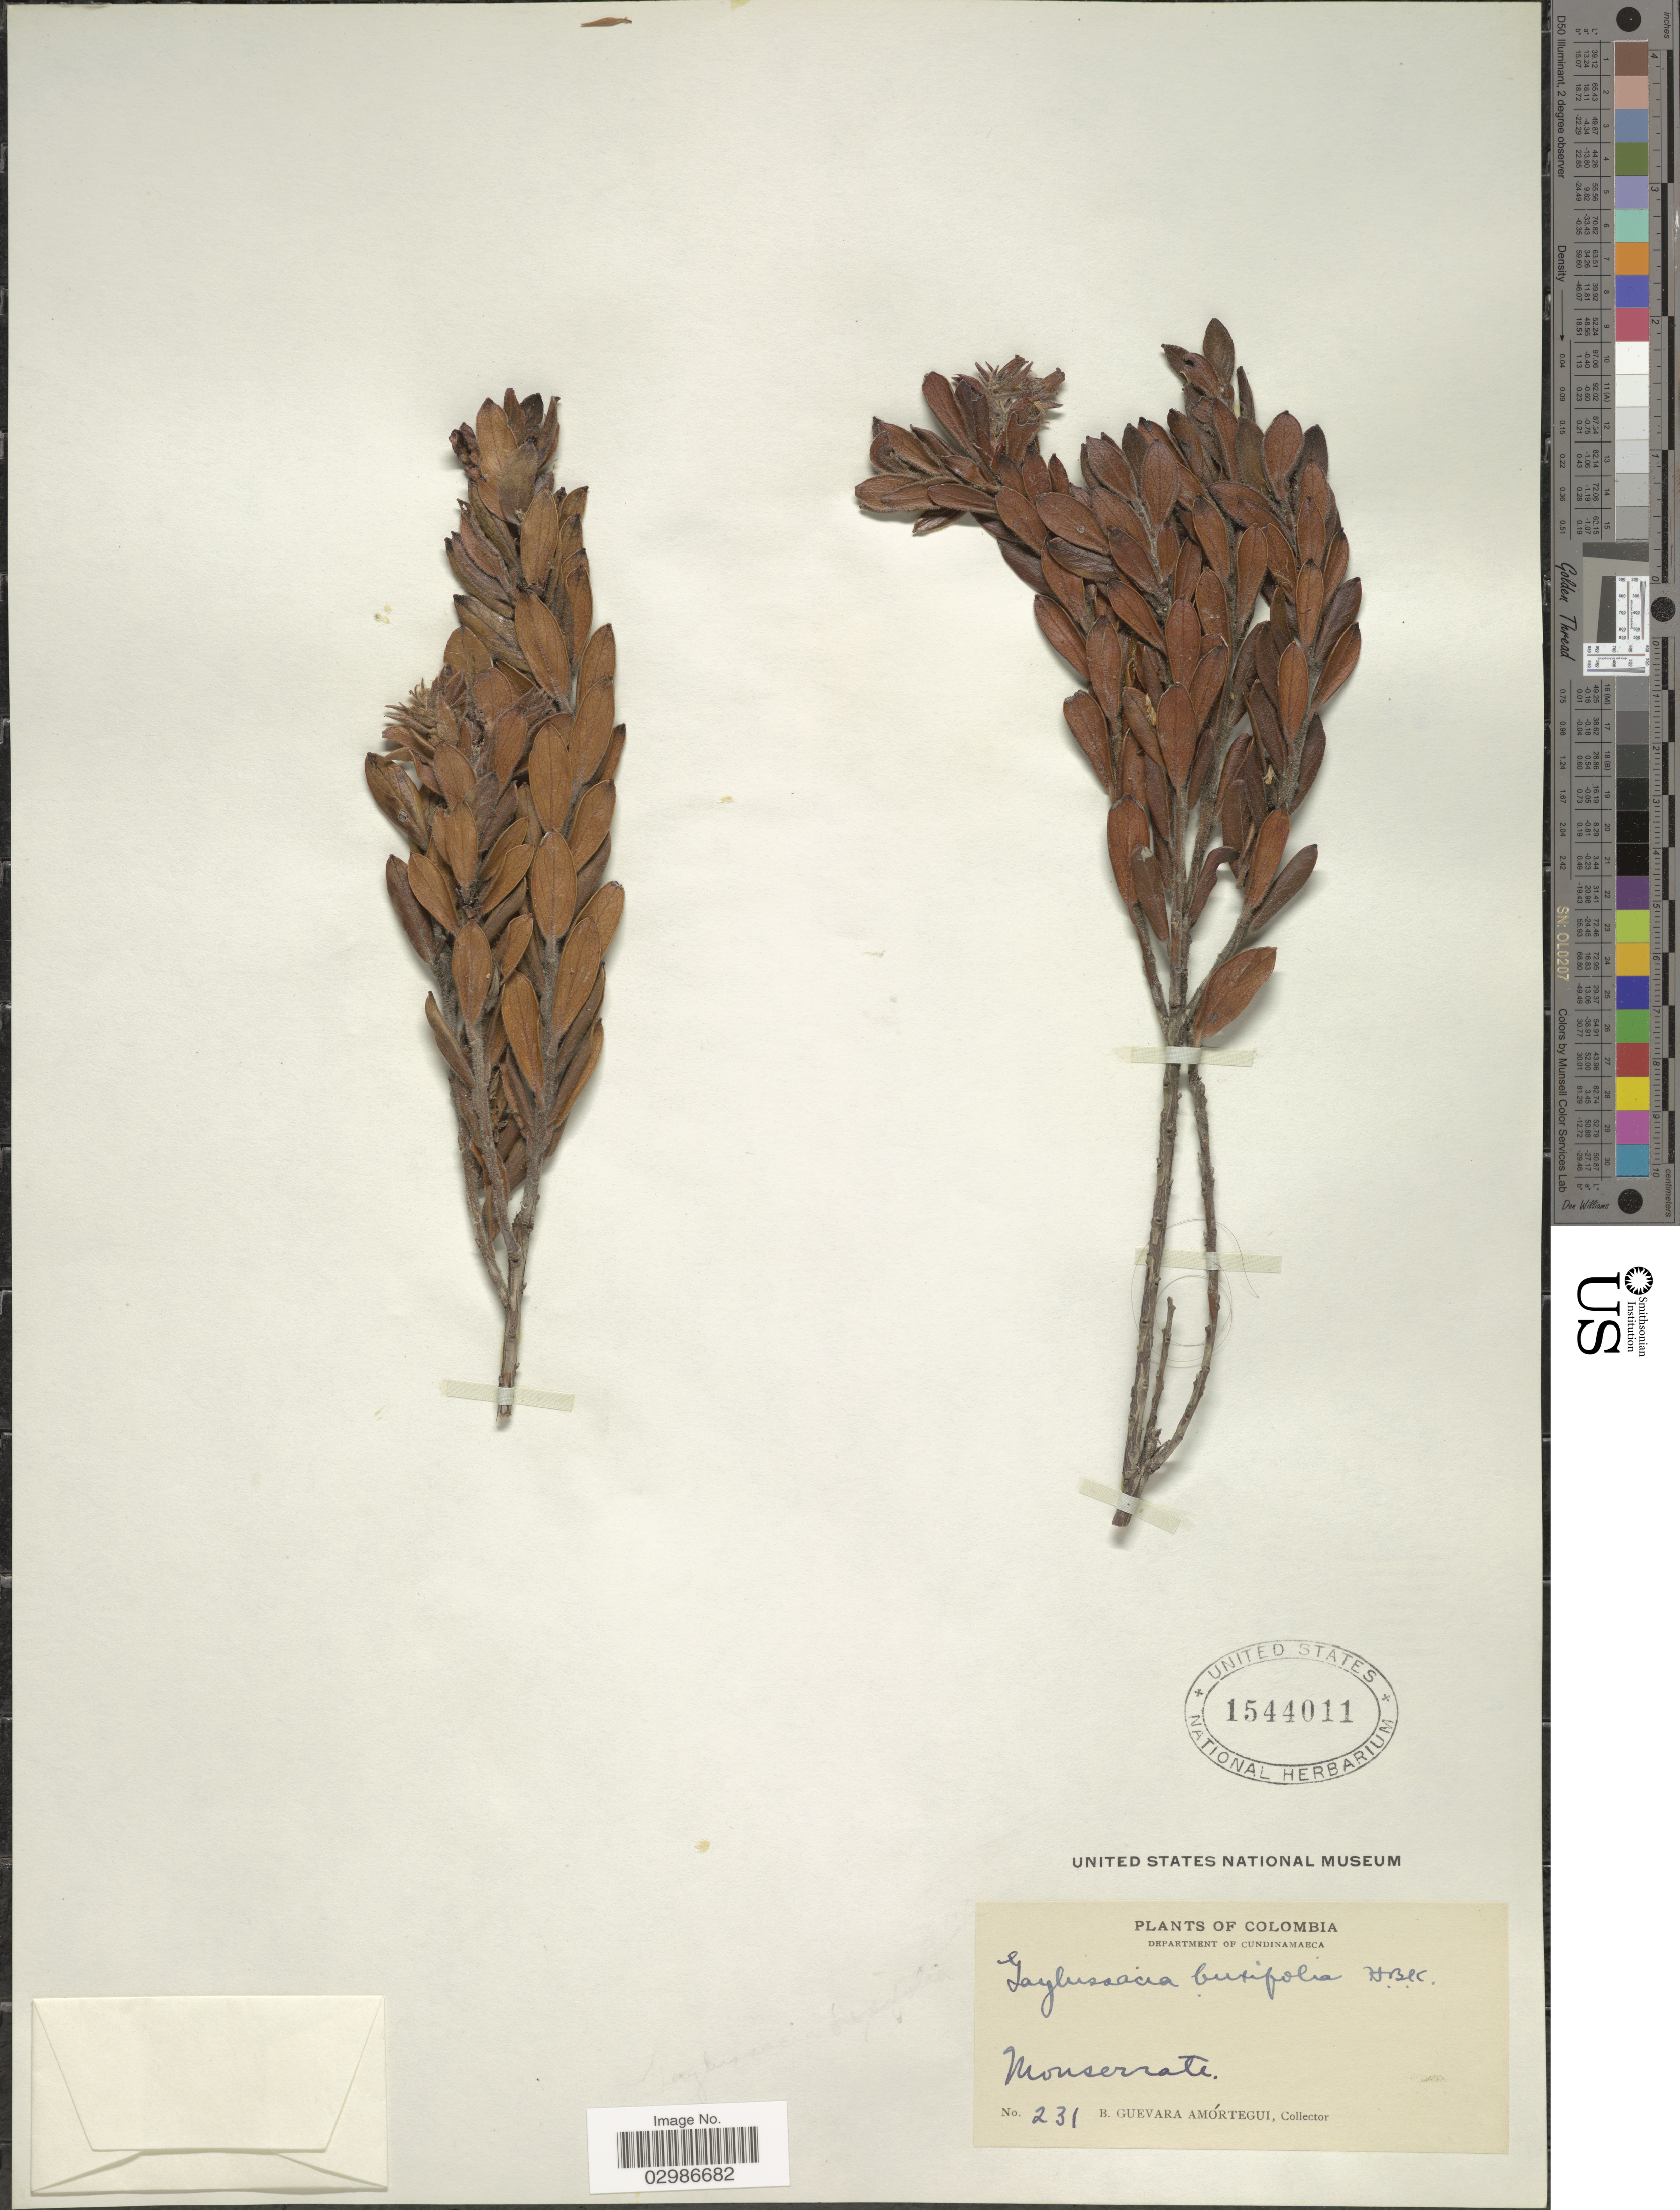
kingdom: Plantae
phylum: Tracheophyta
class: Magnoliopsida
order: Ericales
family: Ericaceae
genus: Gaylussacia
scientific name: Gaylussacia buxifolia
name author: Kunth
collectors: B. Guevara Amortegui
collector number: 231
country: Colombia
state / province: Cundinamarca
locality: Department of Cundinamarca, Monserrate.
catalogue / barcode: US 1544011